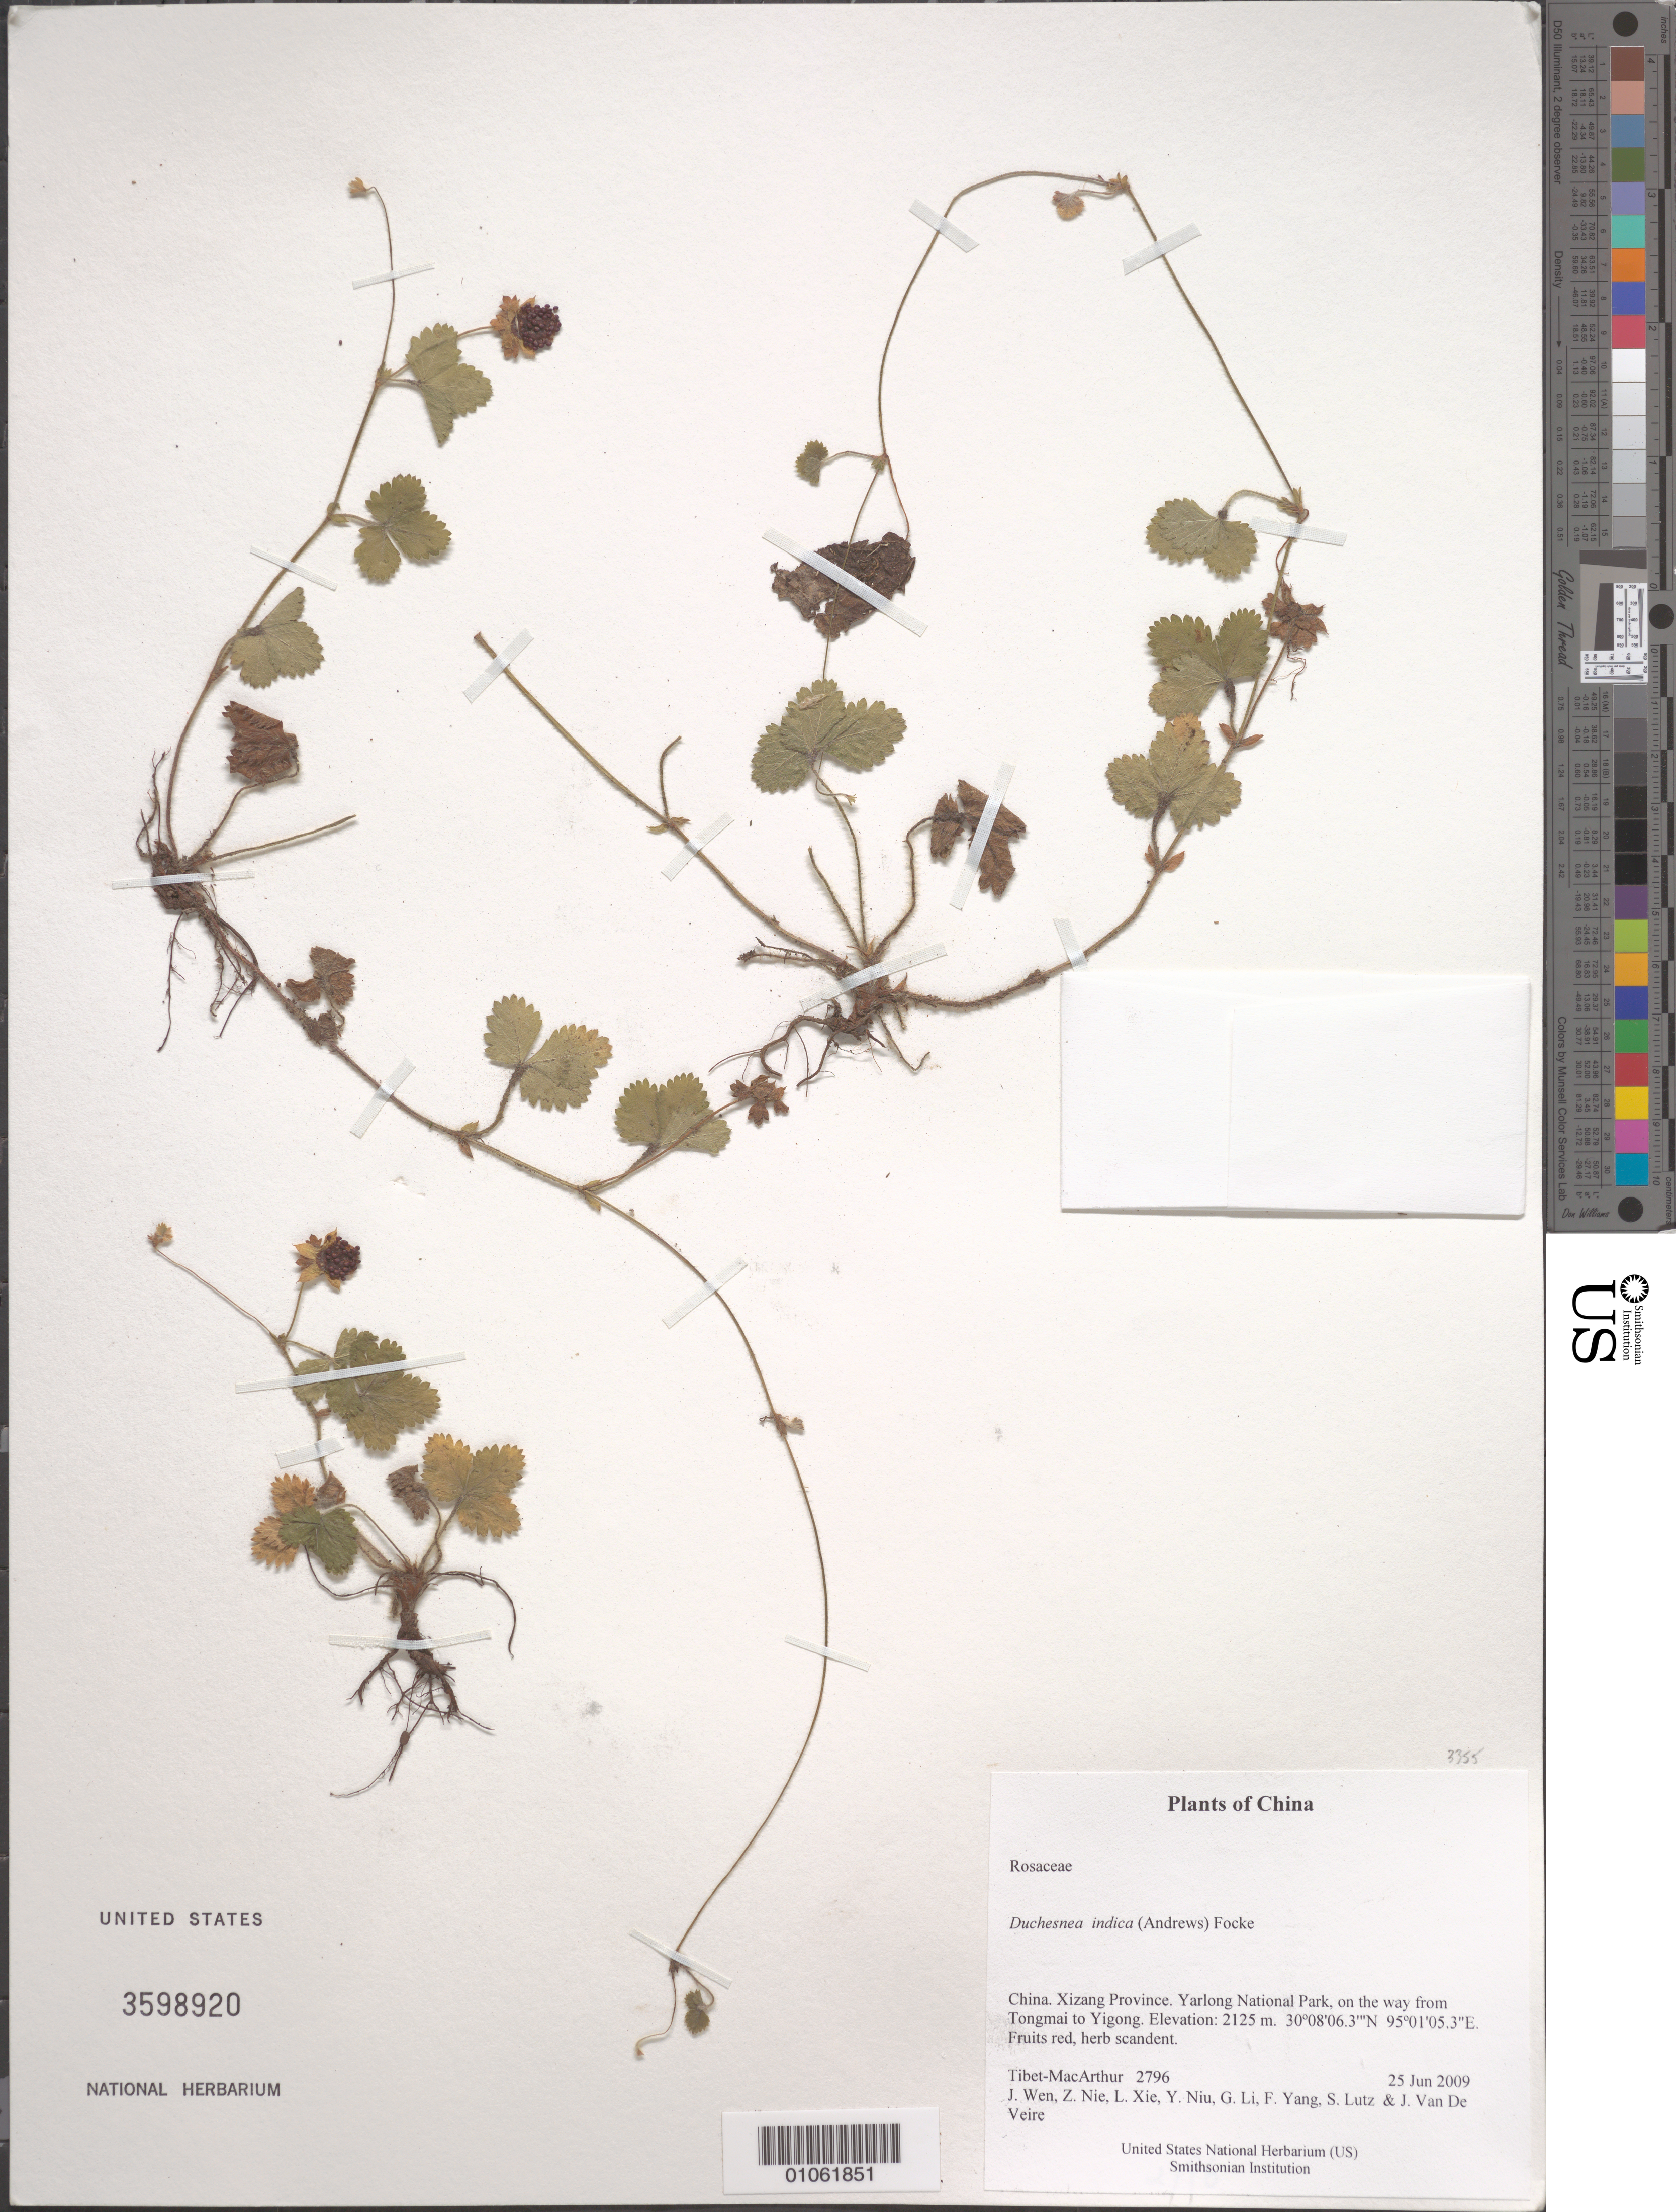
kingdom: Plantae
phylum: Tracheophyta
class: Magnoliopsida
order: Rosales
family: Rosaceae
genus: Potentilla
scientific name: Potentilla indica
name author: (Andrews) Th. Wolf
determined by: Strong, Mark T., (BOT), Smithsonian Institution - National Museum of Natural History (UNITED STATES)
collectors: Tibet-MacArthur, J. Wen, Z. Nie, L. Xie, Y. Niu, G. Li, F. Yang, S. Lutz & J. Van De Veire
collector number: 2796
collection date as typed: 25 Jun 2009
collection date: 2009-06-25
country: China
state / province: Xizang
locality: Yarlong National Park, on the way from Tongmai to Yigong.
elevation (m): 2125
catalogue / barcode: US 3598920